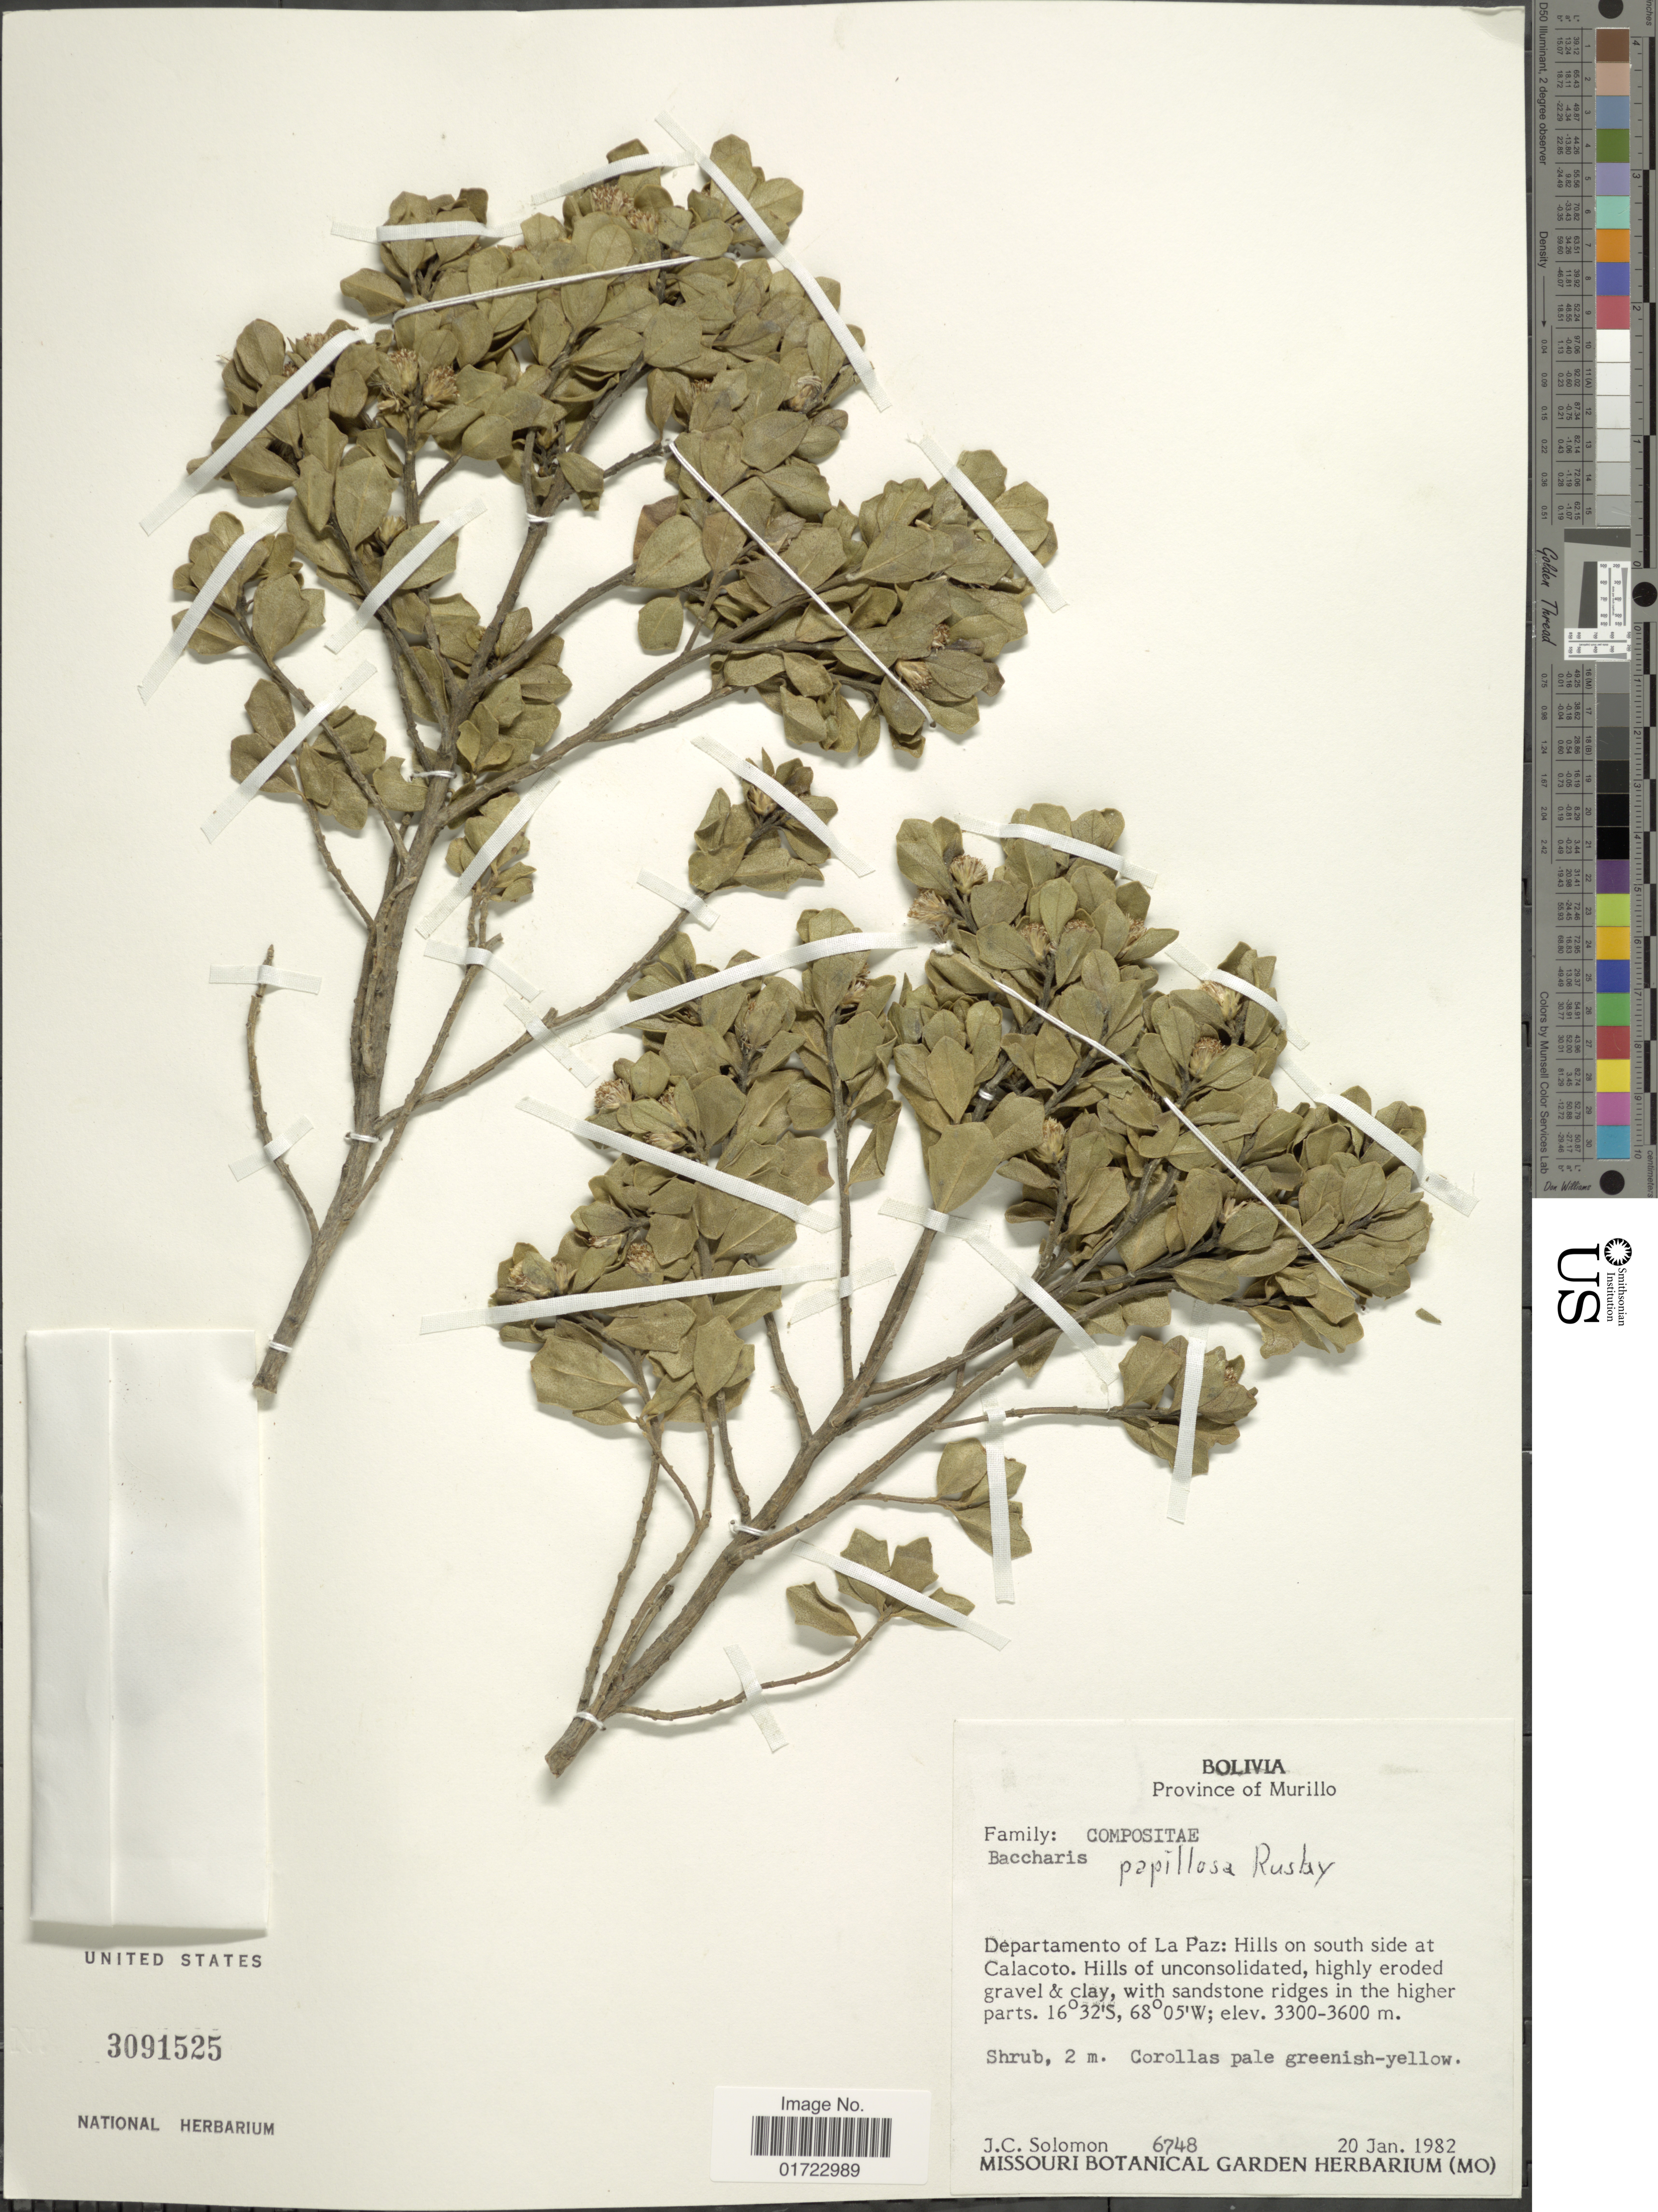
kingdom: Plantae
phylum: Tracheophyta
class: Magnoliopsida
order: Asterales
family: Asteraceae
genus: Baccharis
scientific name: Baccharis papillosa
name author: Rusby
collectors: J. C. Solomon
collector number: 6748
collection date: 1982-01-20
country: Bolivia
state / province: La Paz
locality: Province of Murillo. Hills on south side at Calacoto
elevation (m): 3300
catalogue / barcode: US 3091525